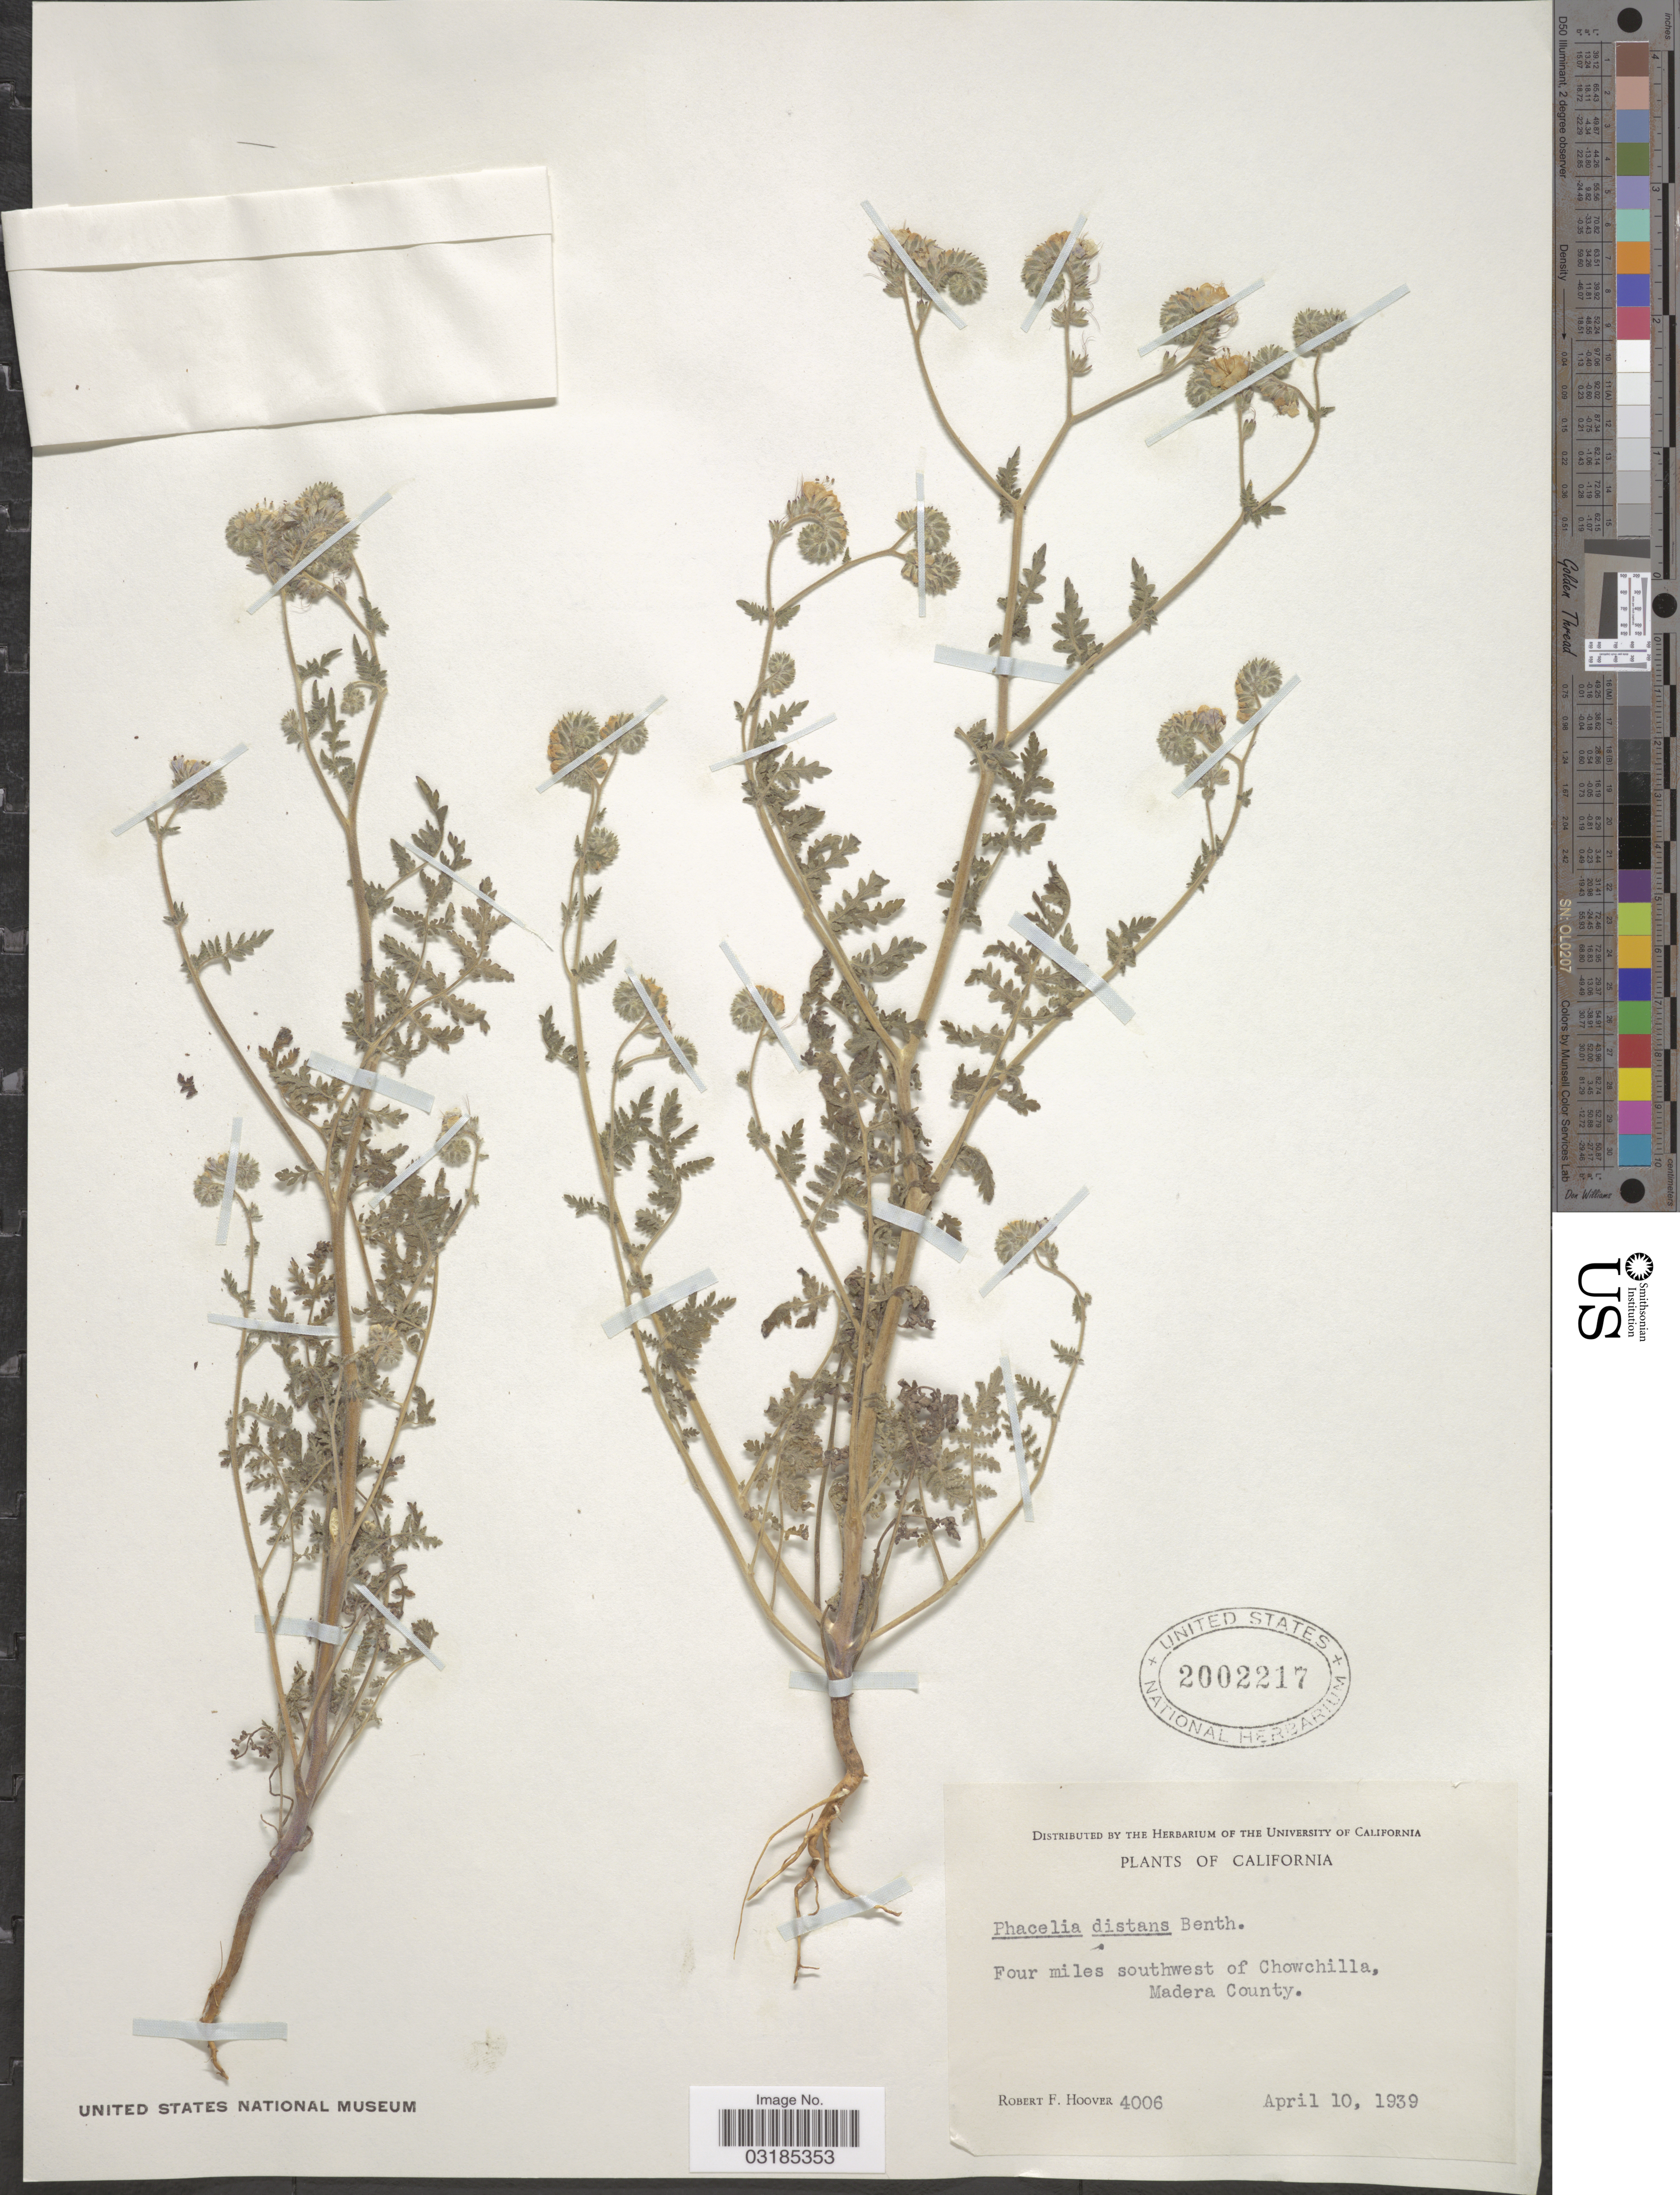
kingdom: Plantae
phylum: Tracheophyta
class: Magnoliopsida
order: Boraginales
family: Hydrophyllaceae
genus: Phacelia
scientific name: Phacelia distans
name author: Benth.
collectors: R. F. Hoover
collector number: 4006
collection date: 1939-04-10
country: United States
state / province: California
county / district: Madera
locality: Four miles southwest of Chowchilla, Madera County.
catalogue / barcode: US 2002217